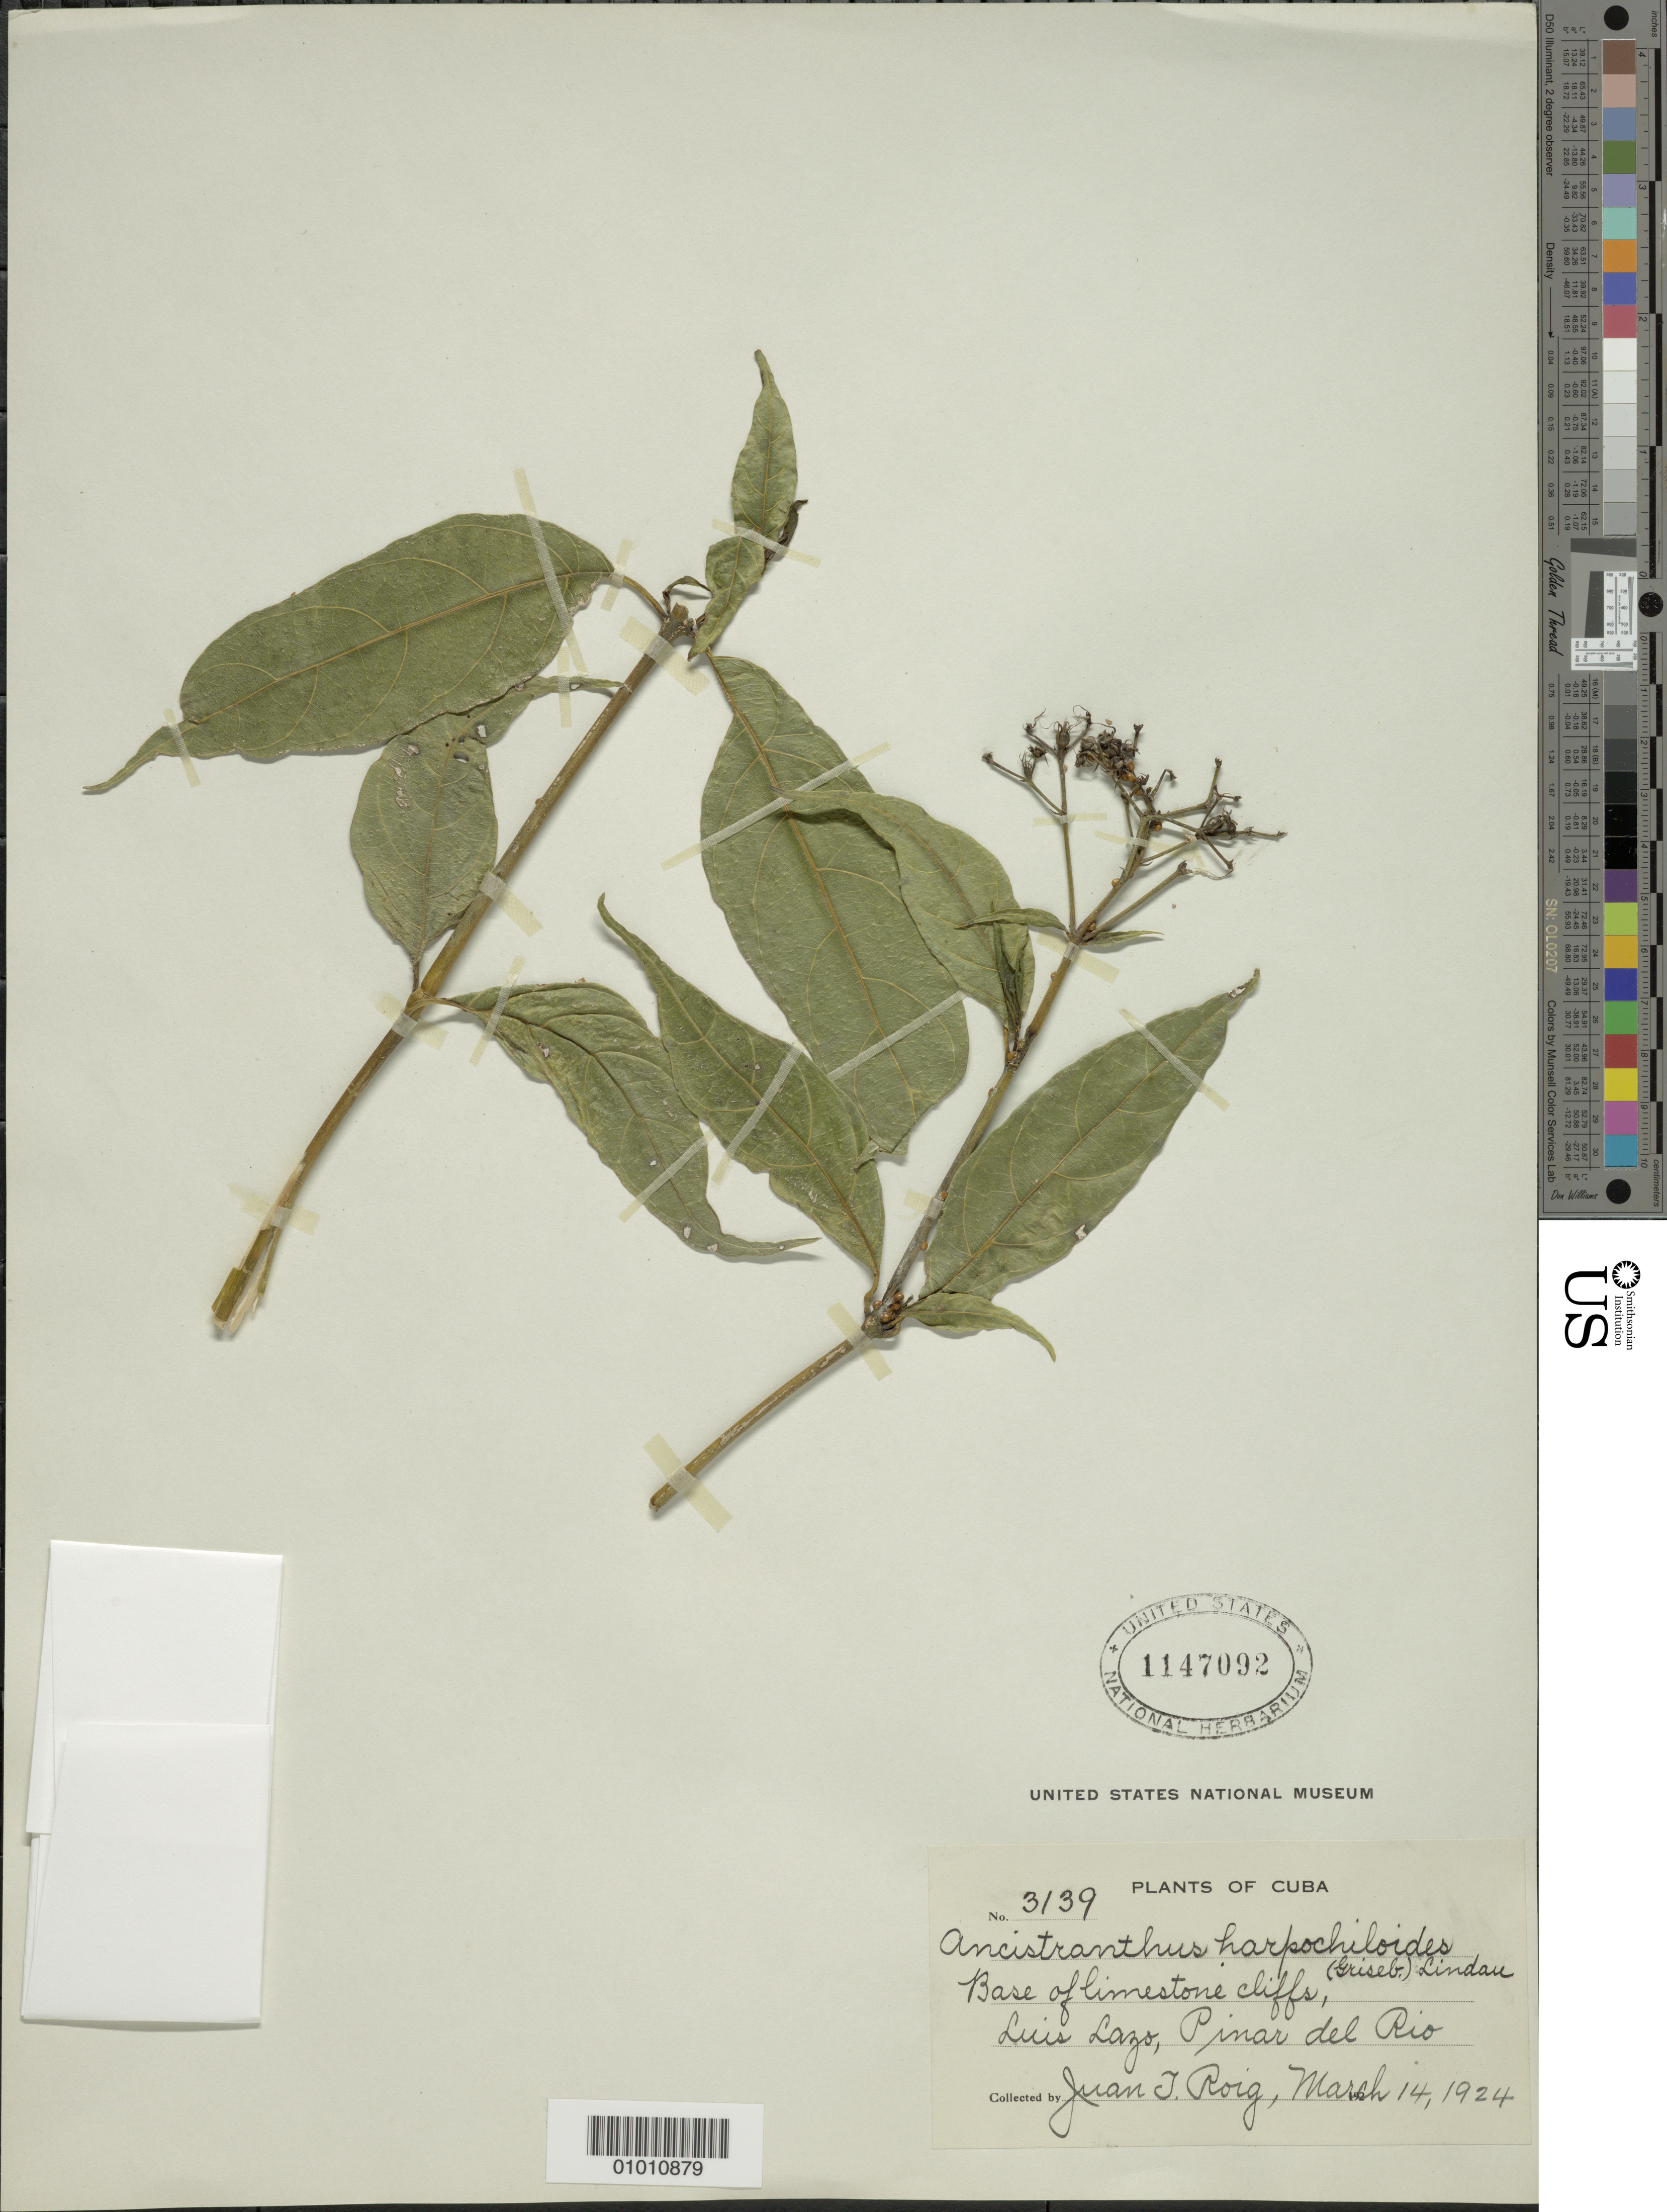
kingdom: Plantae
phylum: Tracheophyta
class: Magnoliopsida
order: Lamiales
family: Acanthaceae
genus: Ancistranthus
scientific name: Ancistranthus harpochiloides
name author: (Griseb.) Lindau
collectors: J. Roig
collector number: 3139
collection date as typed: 14 Mar 1924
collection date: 1924-03-14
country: Cuba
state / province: Pinar del Rio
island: Cuba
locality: Luis Lazo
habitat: Base of limestone cliffs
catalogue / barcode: US 1147092